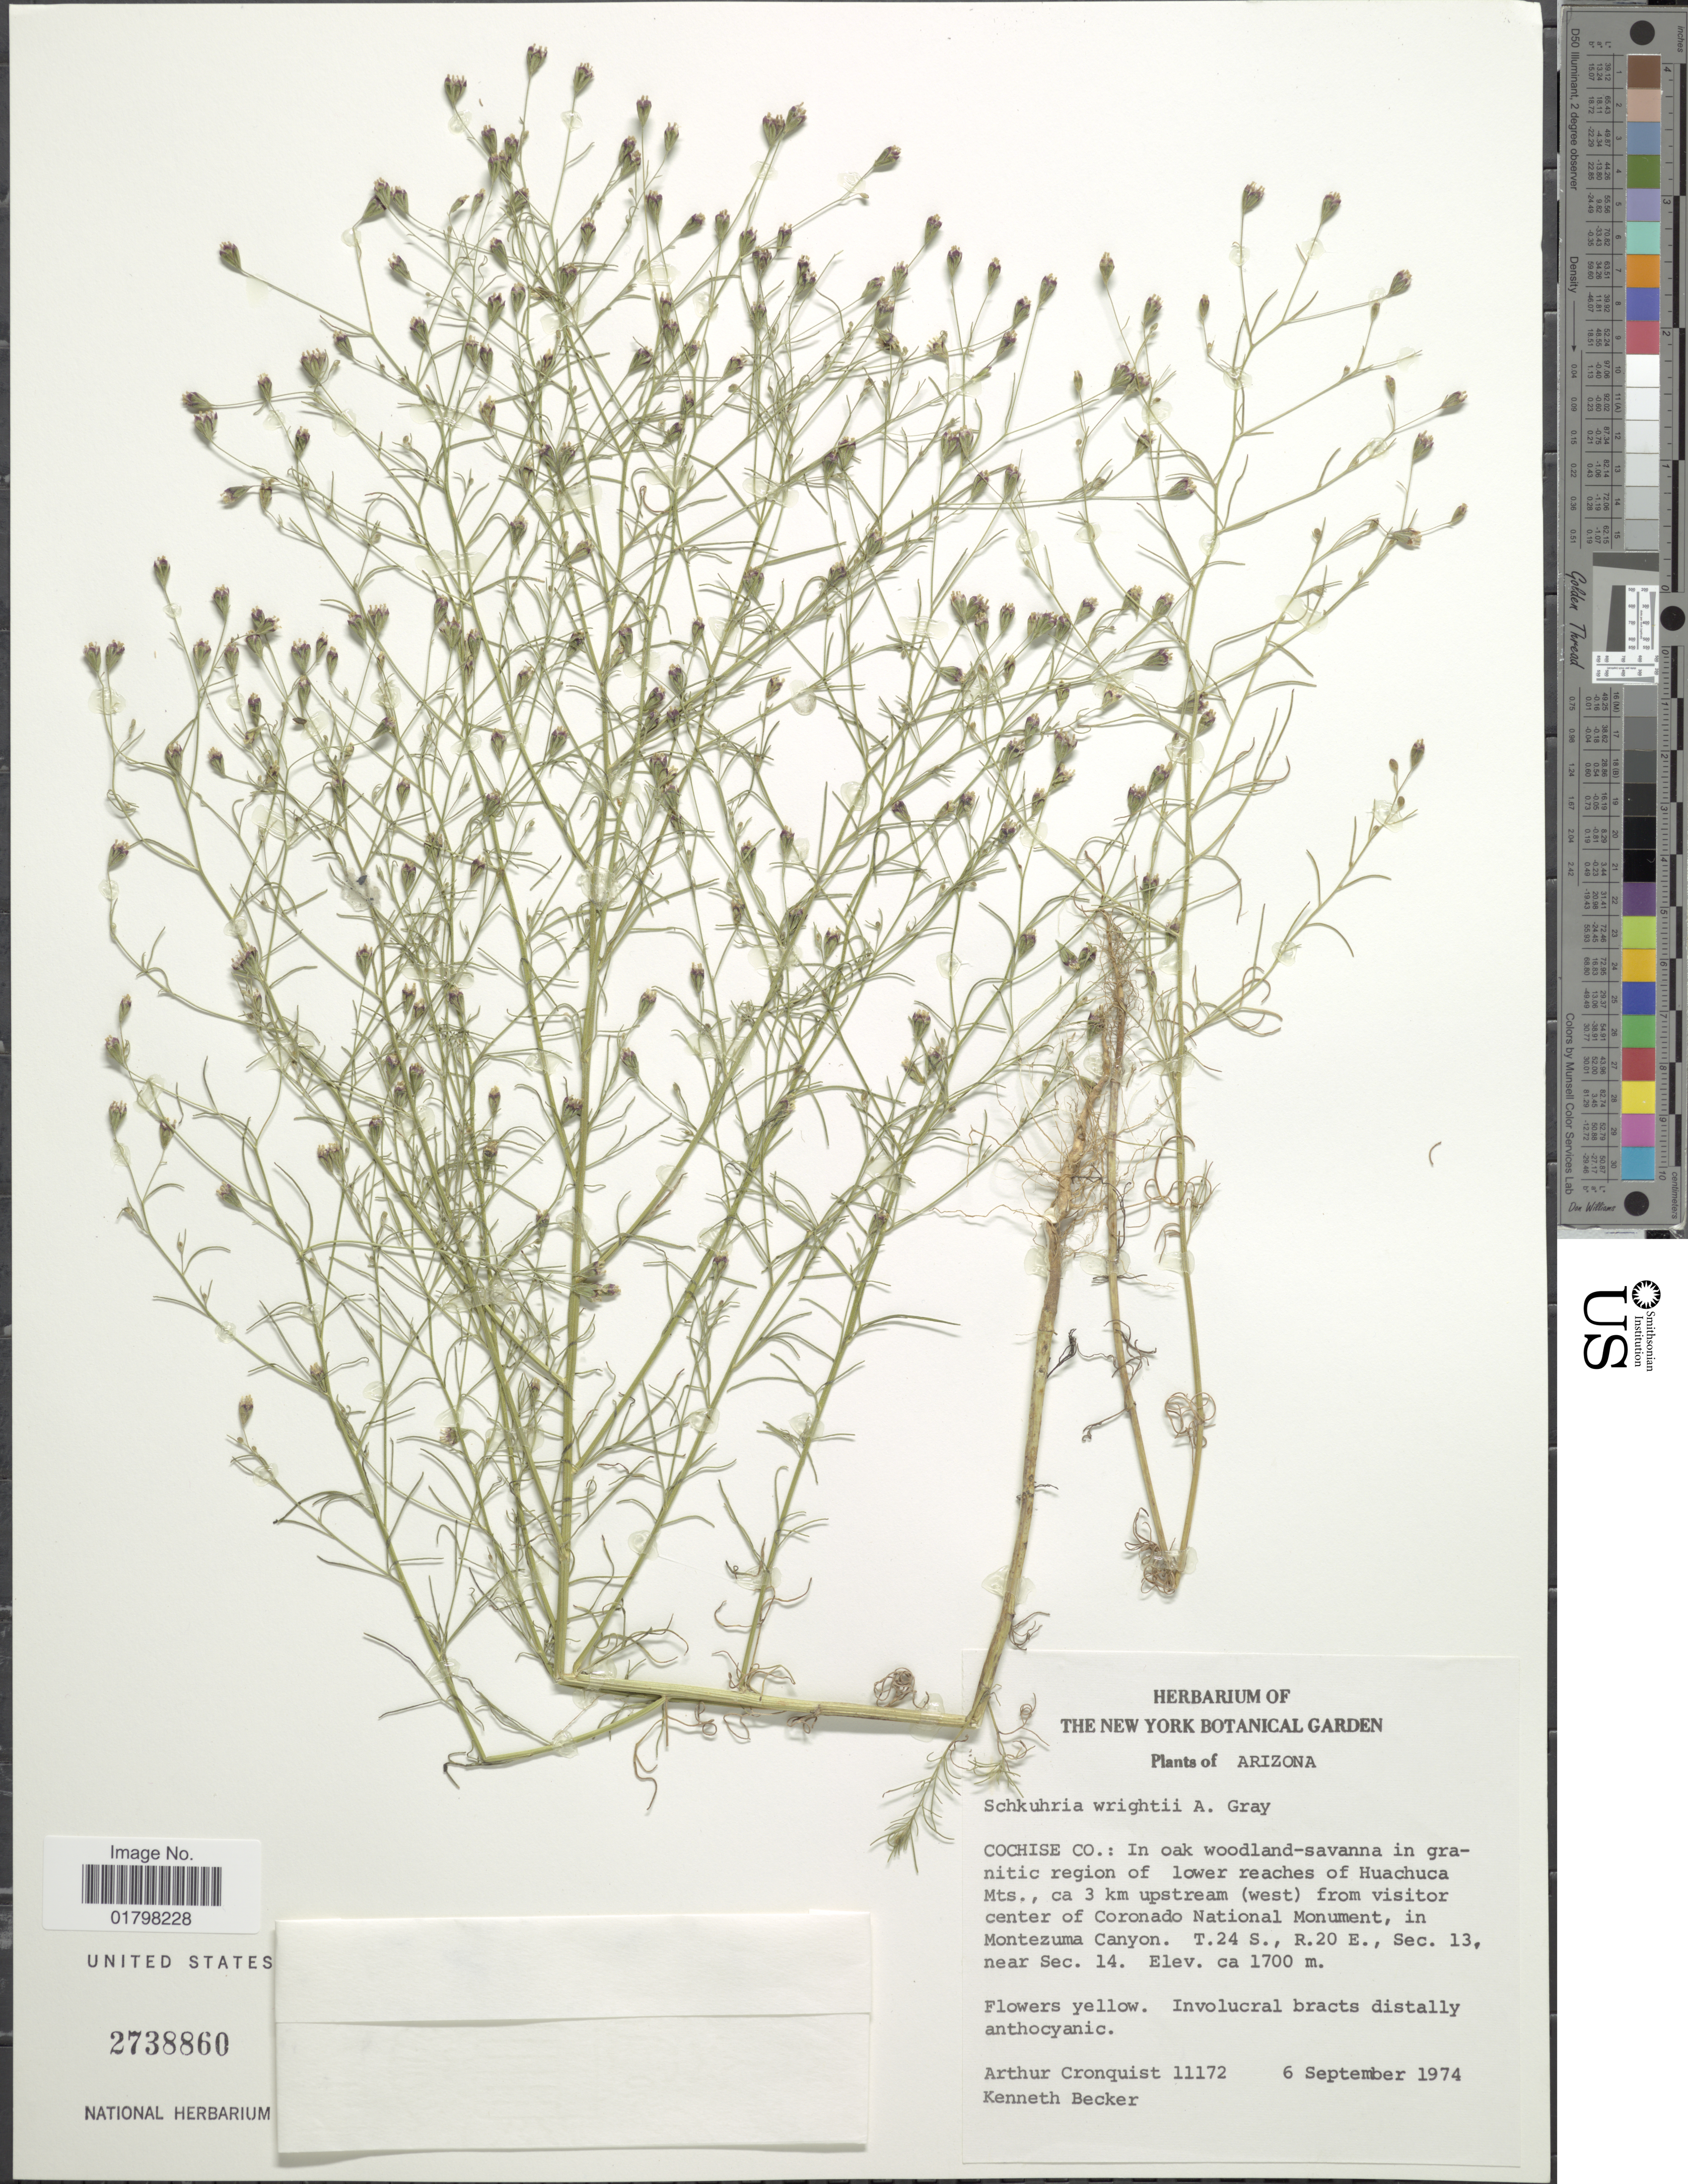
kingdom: Plantae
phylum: Tracheophyta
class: Magnoliopsida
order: Asterales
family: Asteraceae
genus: Schkuhria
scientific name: Schkuhria wislizeni var. wrightii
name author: (A. Gray) S.F. Blake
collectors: A. J. Cronquist & K. M. Becker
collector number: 11172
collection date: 1974-09-06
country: United States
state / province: Arizona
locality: Cochise Co.: In oak woodland-savanna in granitic region of lower reaches of Huachuca Mts., ca 3 km upstream (west) from visitor center of Coronado National Monument, in Montezuma Canyon. T. 24 S., R. 20 E., Sec. 13, near Sec. 14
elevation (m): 1700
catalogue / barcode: US 2738860